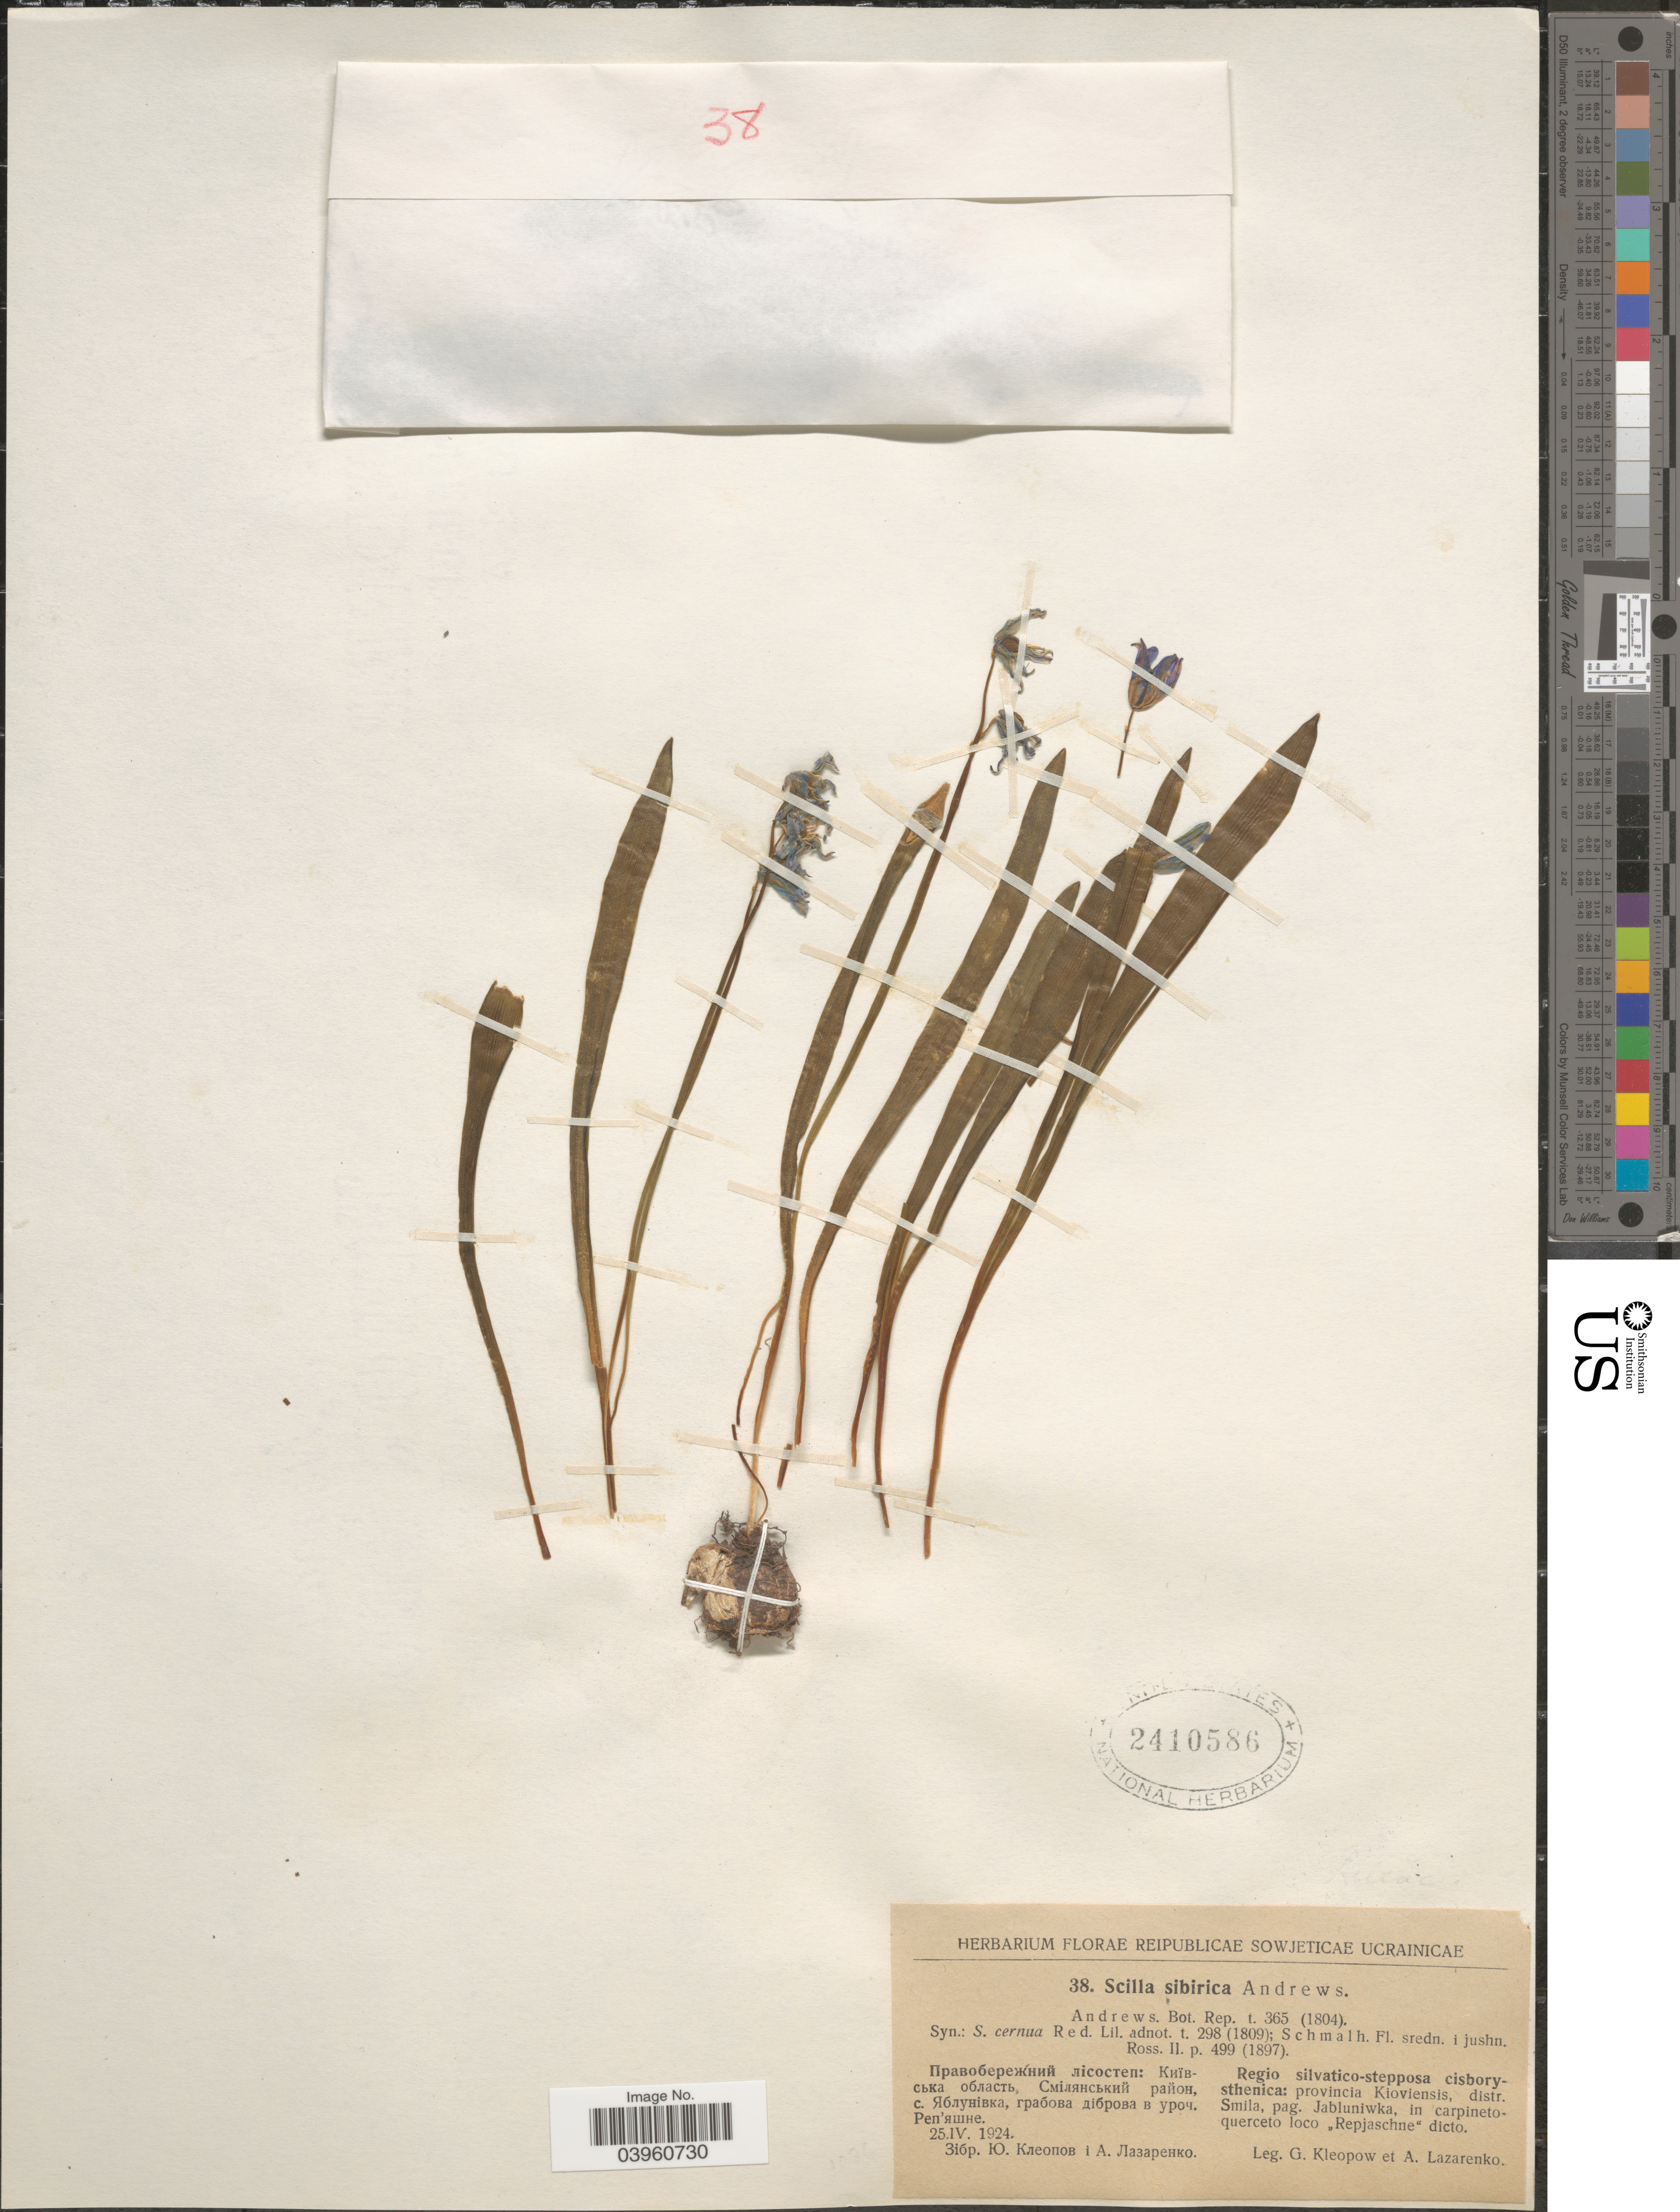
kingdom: Plantae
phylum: Tracheophyta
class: Liliopsida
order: Asparagales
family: Asparagaceae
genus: Scilla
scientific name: Scilla siberica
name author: Andrews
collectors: G. Kleopow & A. Lazarenko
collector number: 38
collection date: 1924-04-25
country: Ukraine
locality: Reipublicae Sowjeticae Ucrainicae. Regio silvatico-stepposa cisbory-sthenica: provincia Kioviensis, distr. Smila, pag. Jabluniwka, in carpineto-querceto loco "Repjaschne" dicto.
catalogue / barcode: US 2410586